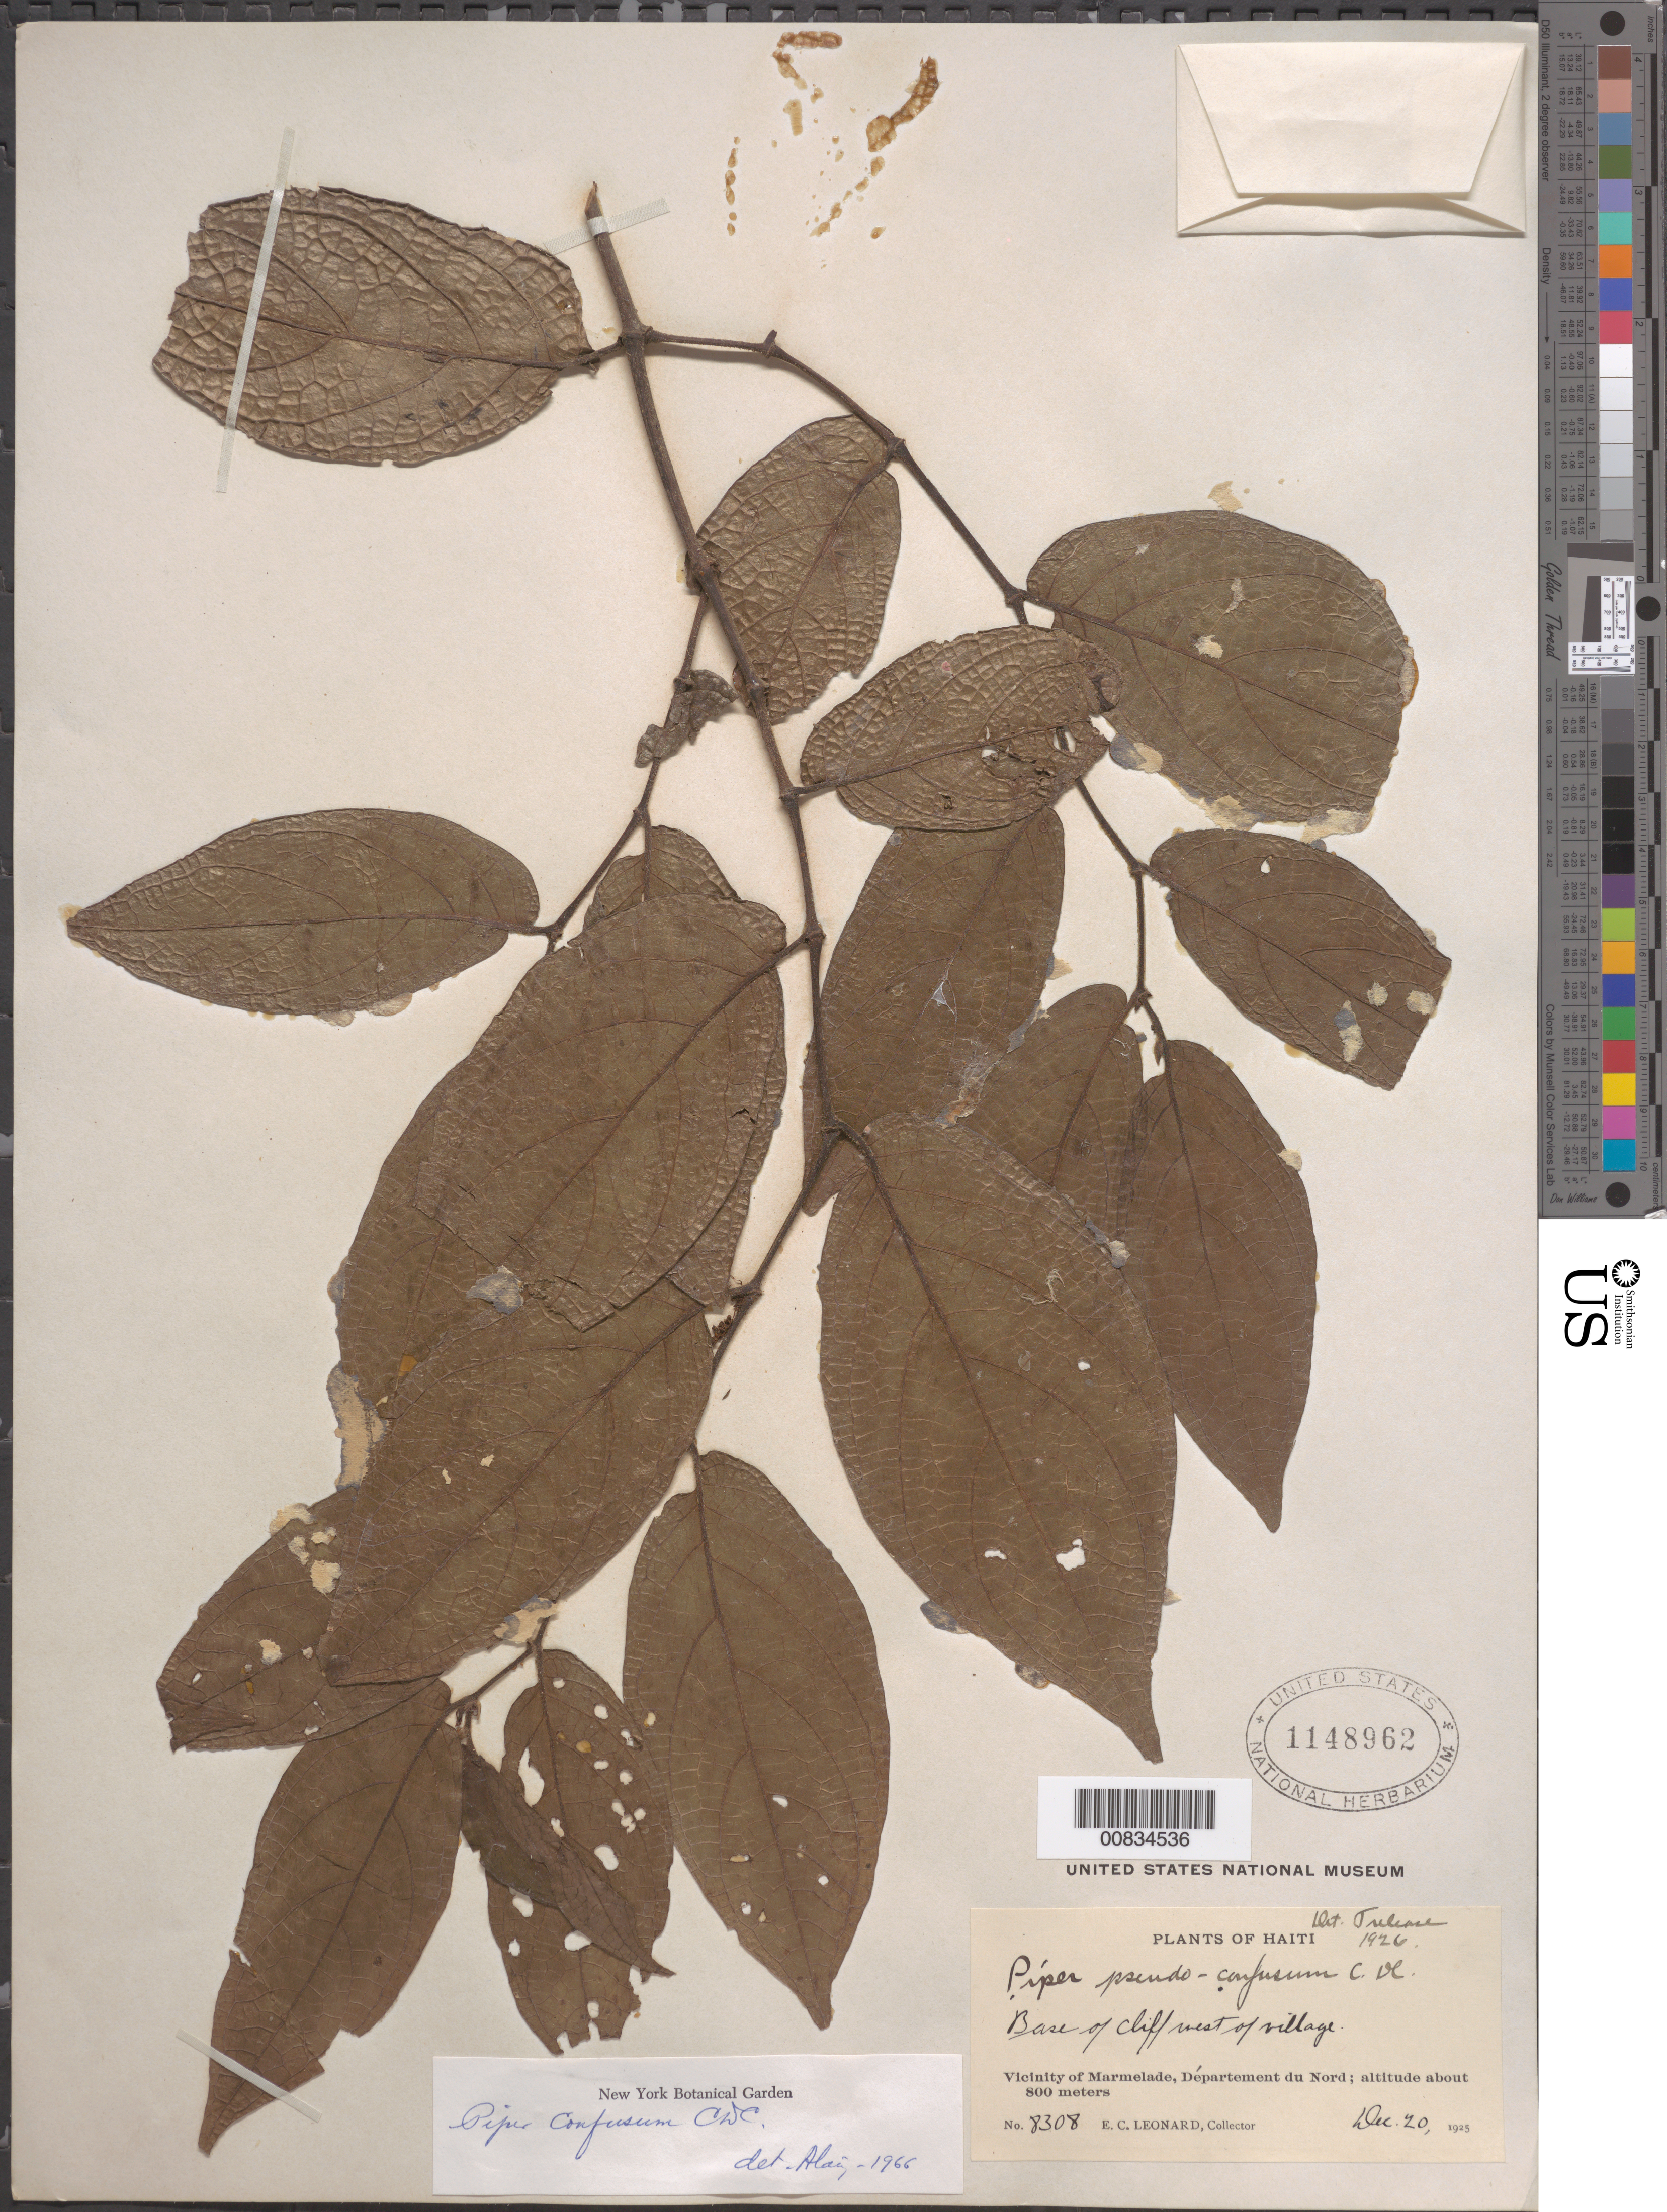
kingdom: Plantae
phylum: Tracheophyta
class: Magnoliopsida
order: Piperales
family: Piperaceae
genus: Piper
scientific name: Piper confusum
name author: C. DC.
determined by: Liogier, Alain H.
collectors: E. C. Leonard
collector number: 8308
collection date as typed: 20 Dec 1925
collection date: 1925-12-20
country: Haiti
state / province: Nord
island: Hispaniola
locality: Vicinity of Marmelade. Base of cliff west of village.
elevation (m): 800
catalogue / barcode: US 1148962